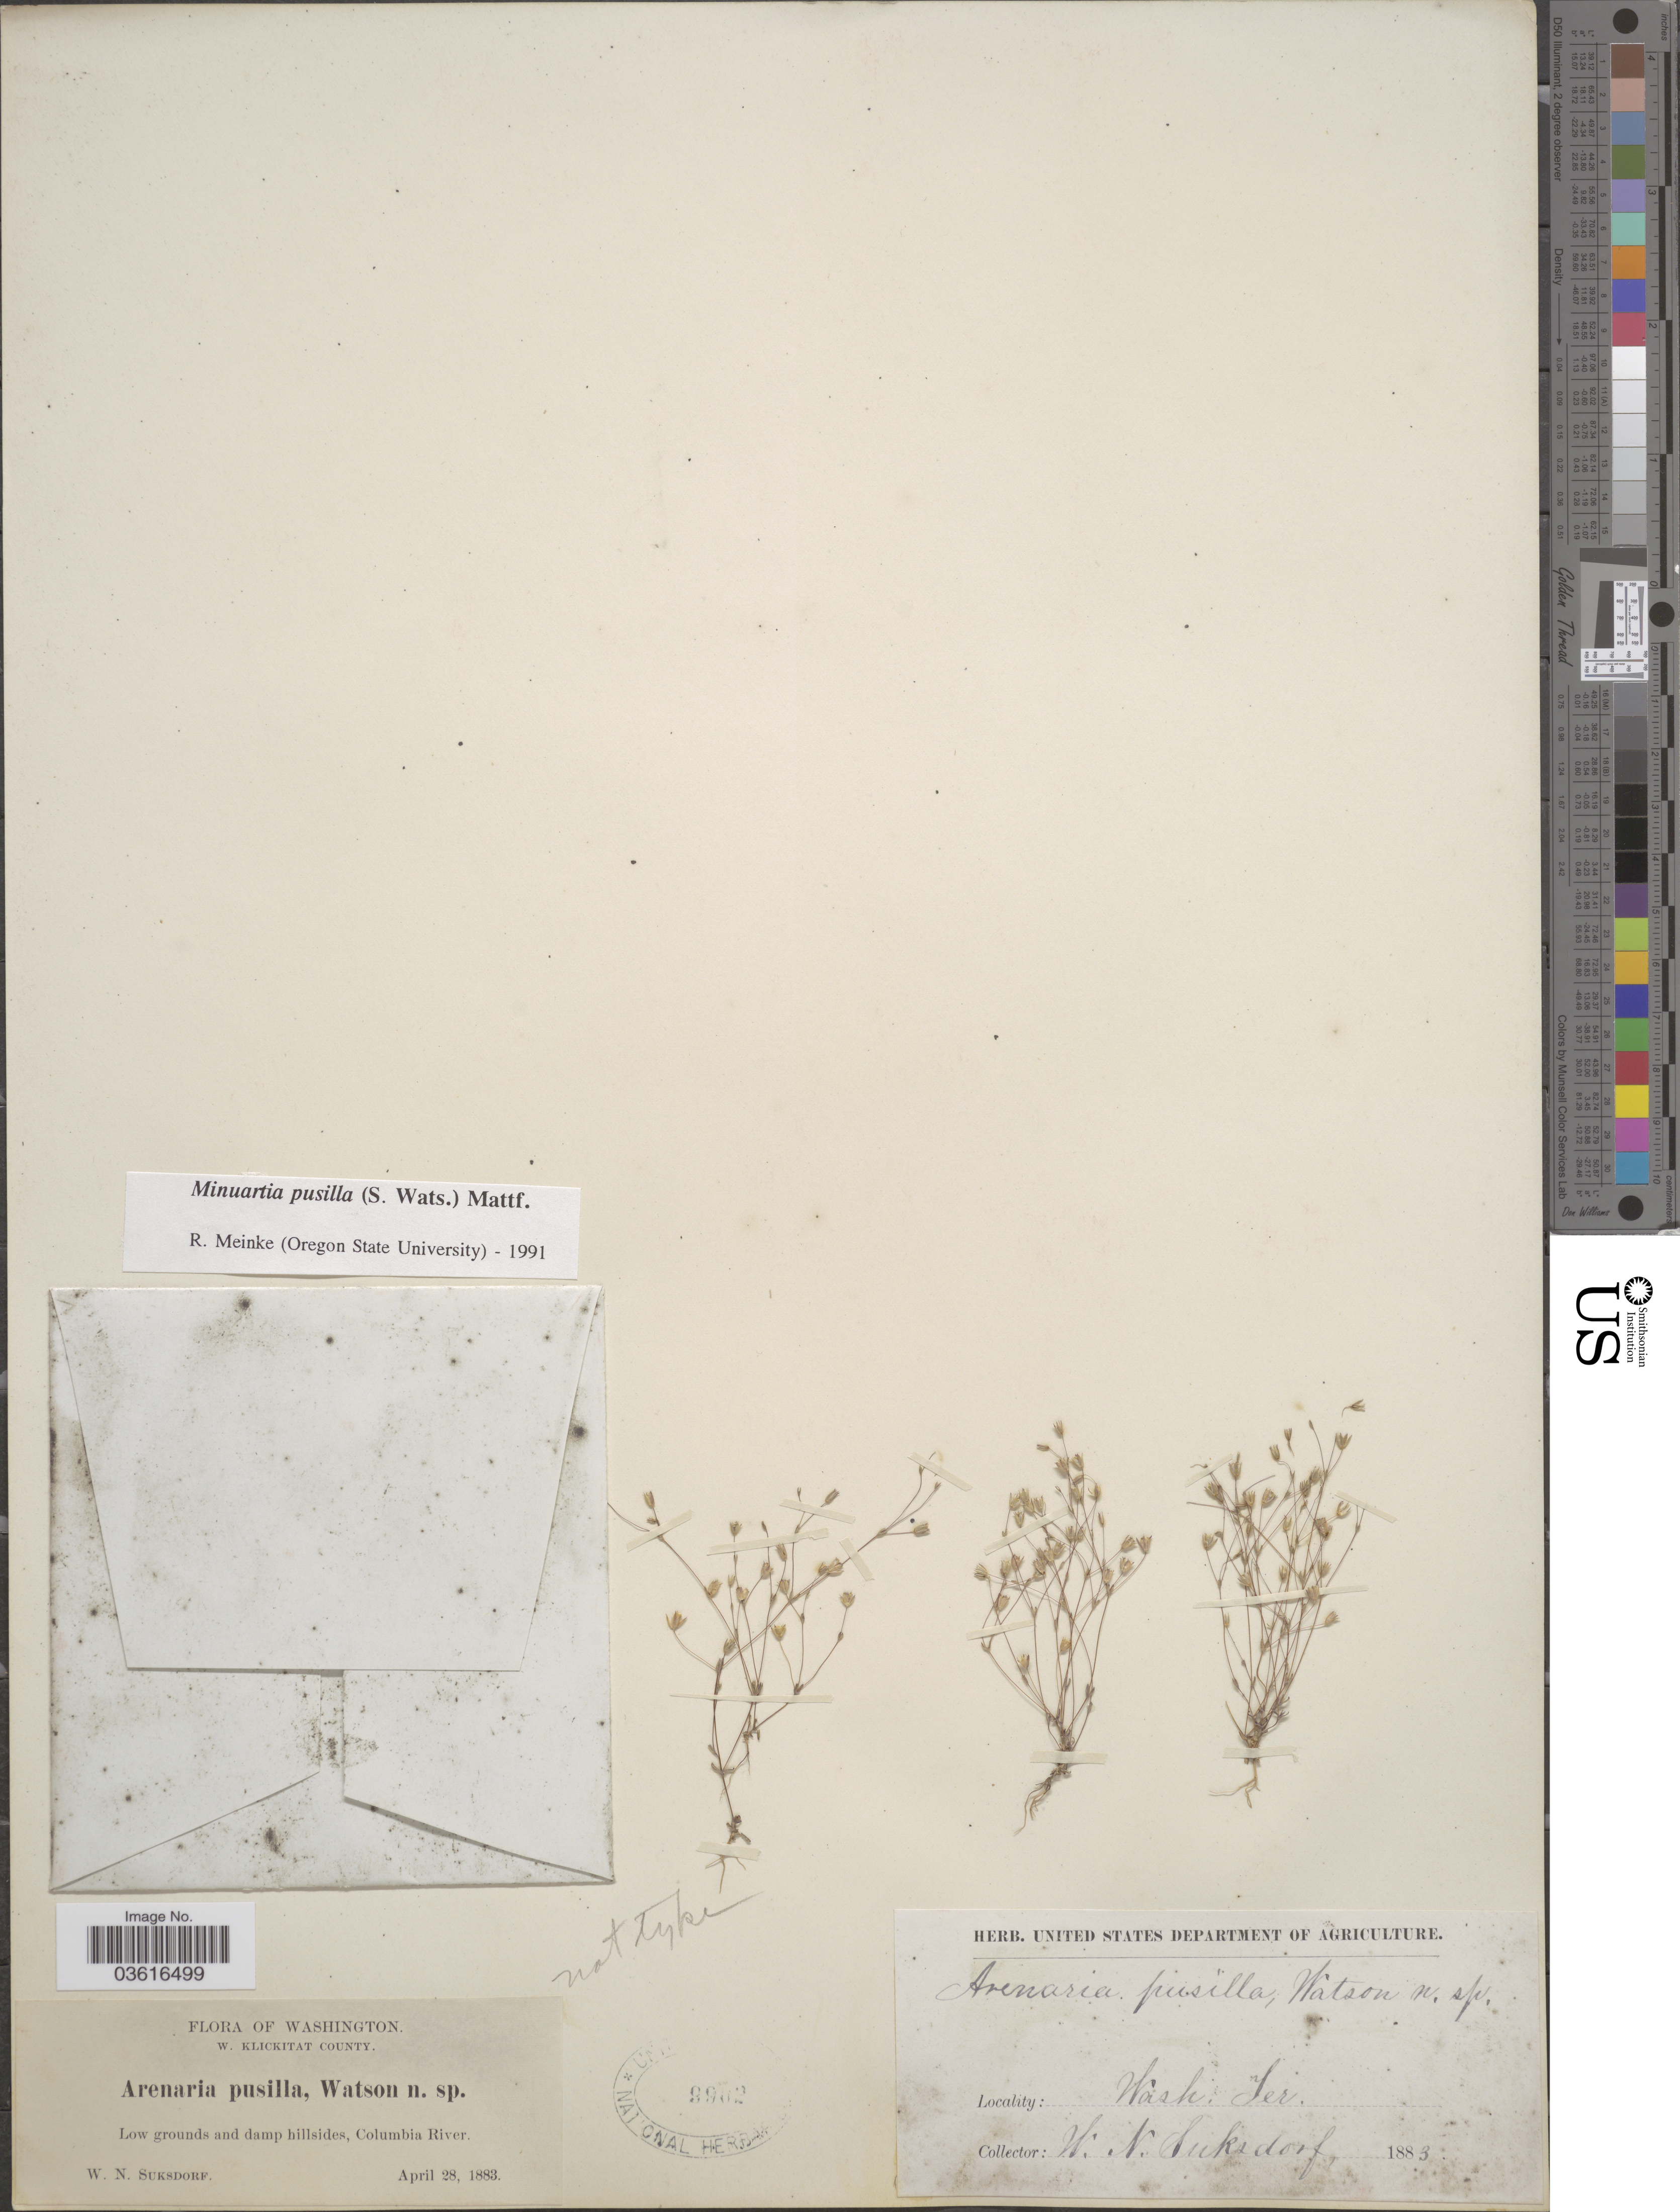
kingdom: Plantae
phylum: Tracheophyta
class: Magnoliopsida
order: Caryophyllales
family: Caryophyllaceae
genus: Minuartia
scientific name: Minuartia pusilla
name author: (S. Watson) Mattf.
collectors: W. N. Suksdorf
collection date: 1883-04-28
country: United States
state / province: Washington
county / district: Klickitat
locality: W. Klickitat County. Columbia River. Wash. Ter.